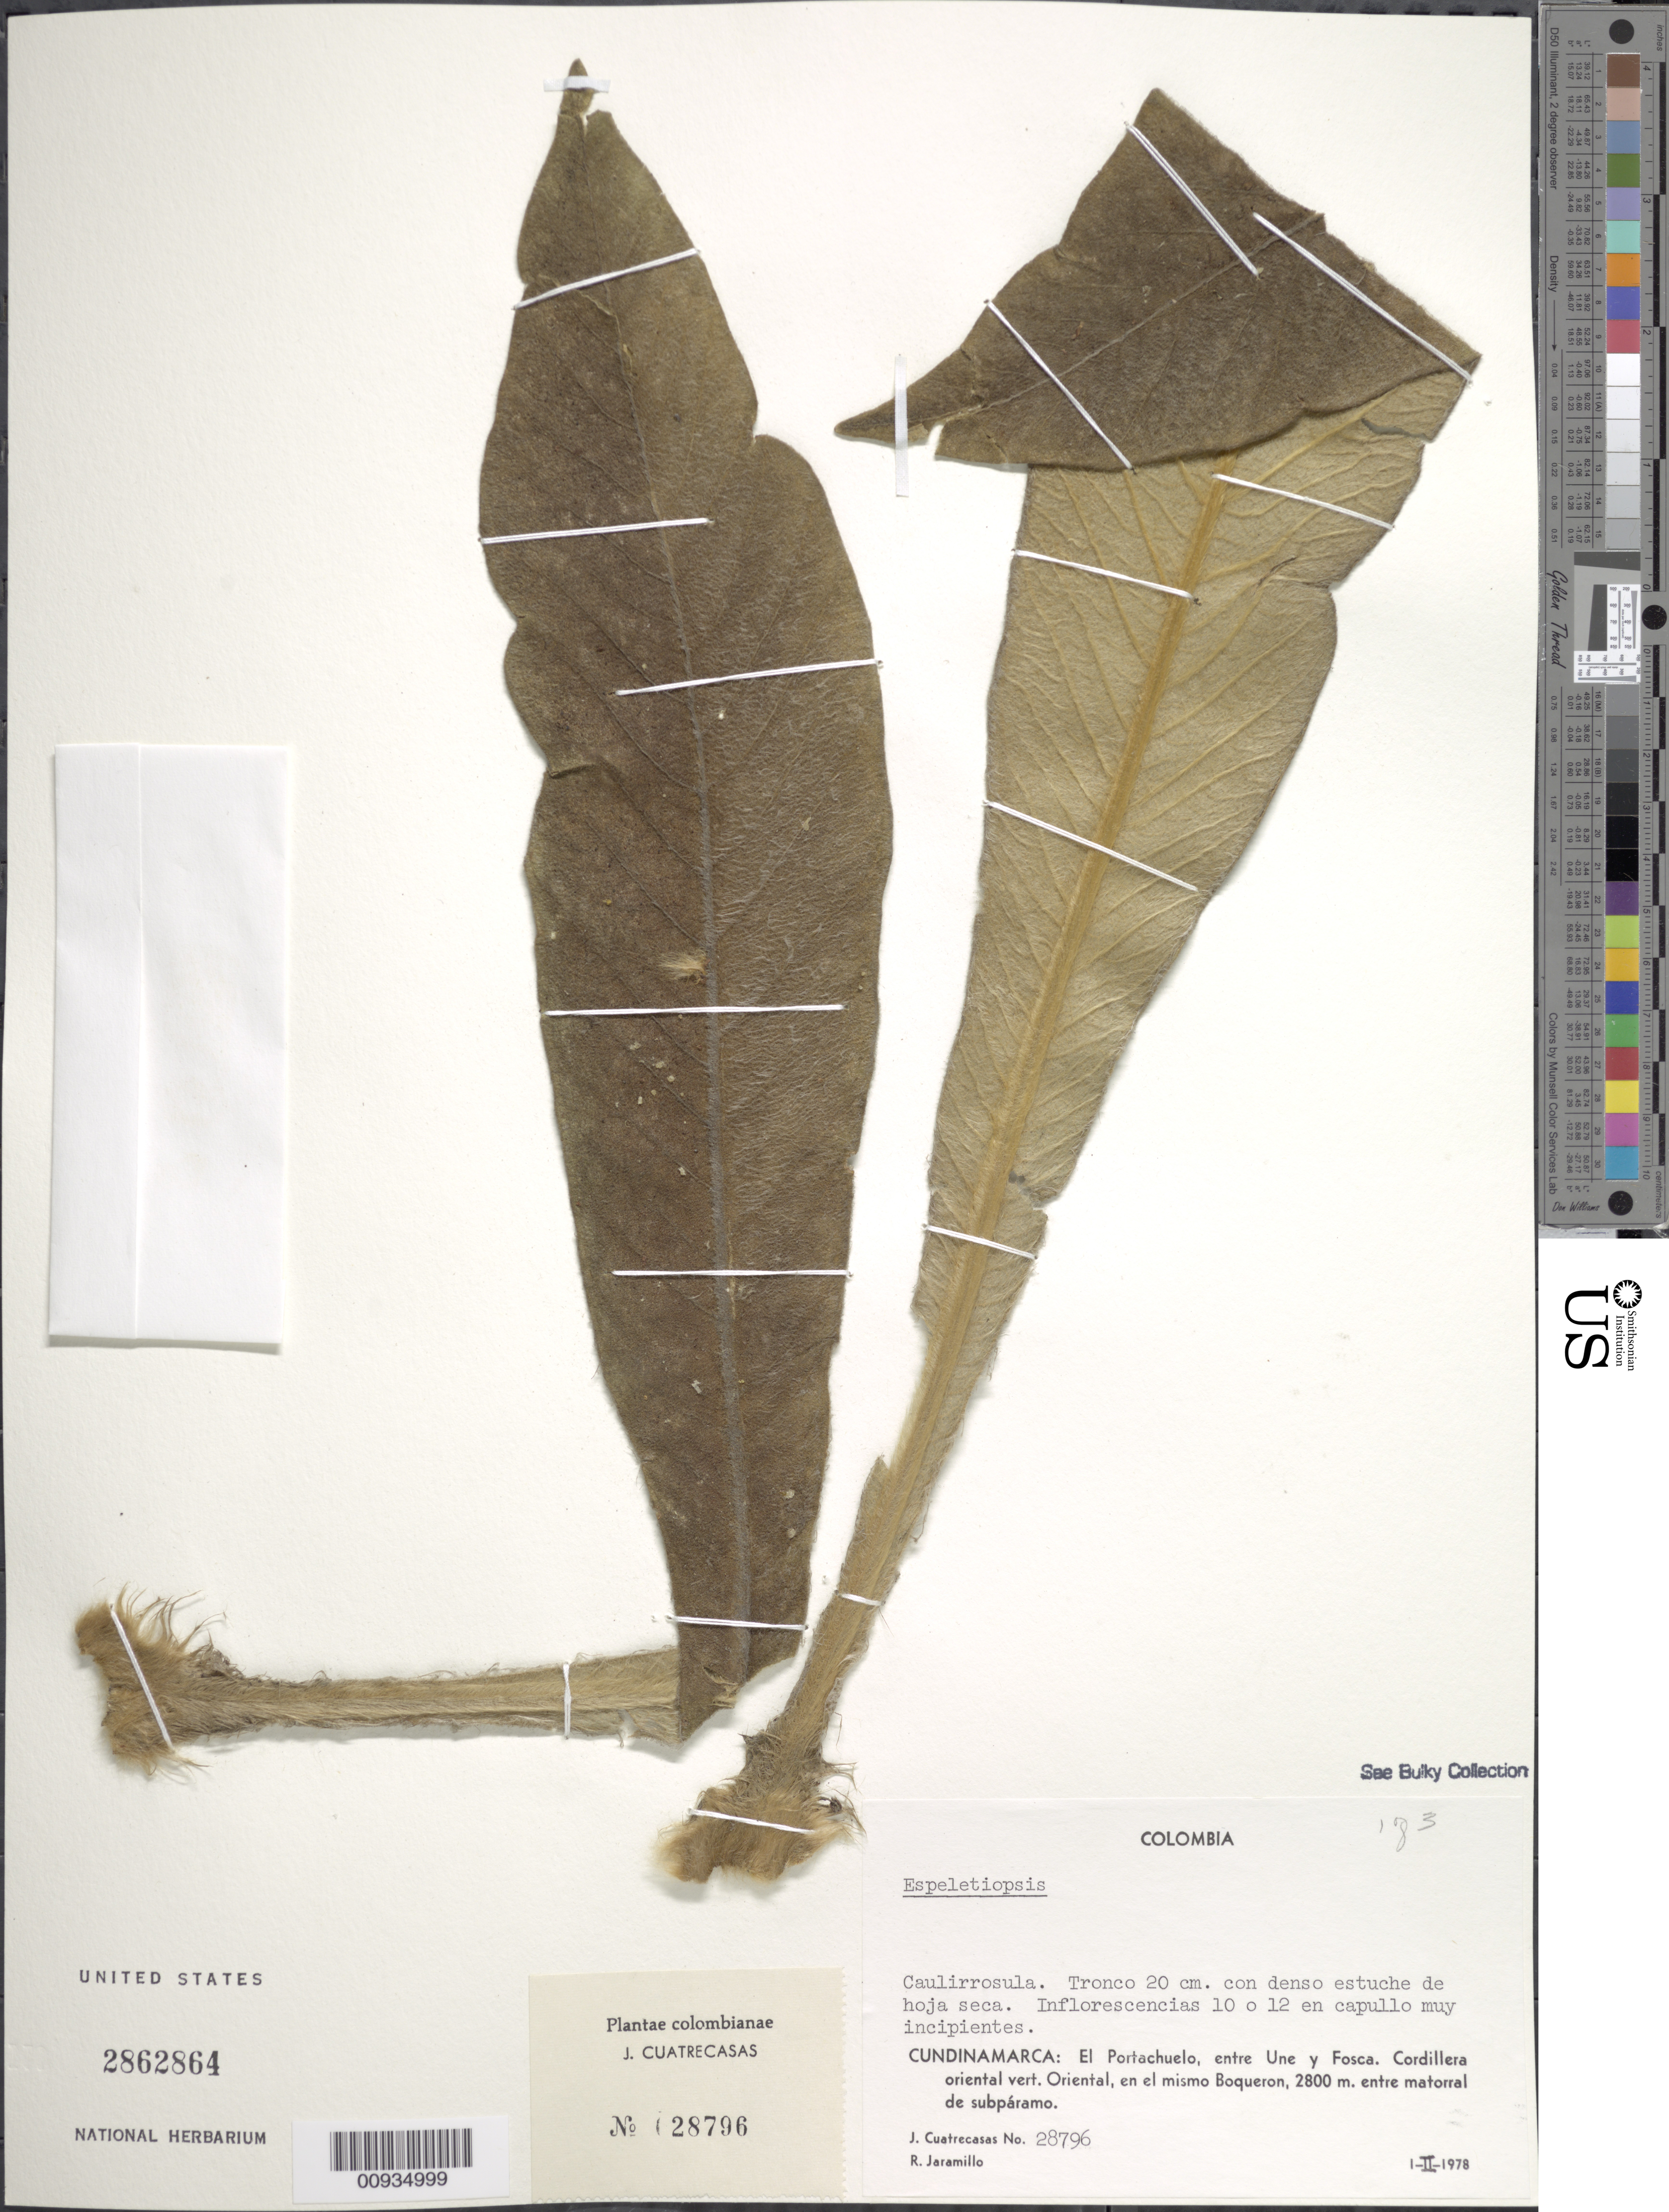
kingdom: Plantae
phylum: Tracheophyta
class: Magnoliopsida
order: Asterales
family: Asteraceae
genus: Espeletiopsis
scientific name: Espeletiopsis sp.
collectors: J. Cuatrecasas & R. Jaramillo M.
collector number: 28796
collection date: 1978-02-01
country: Colombia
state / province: Cundinamarca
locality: El Portachuelo, entre Une y Fosca. Cordillera oriental vert. Oriental, en el mismo Boquerón.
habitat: Entre matorral de subpáramo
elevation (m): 2800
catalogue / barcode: US 2862864